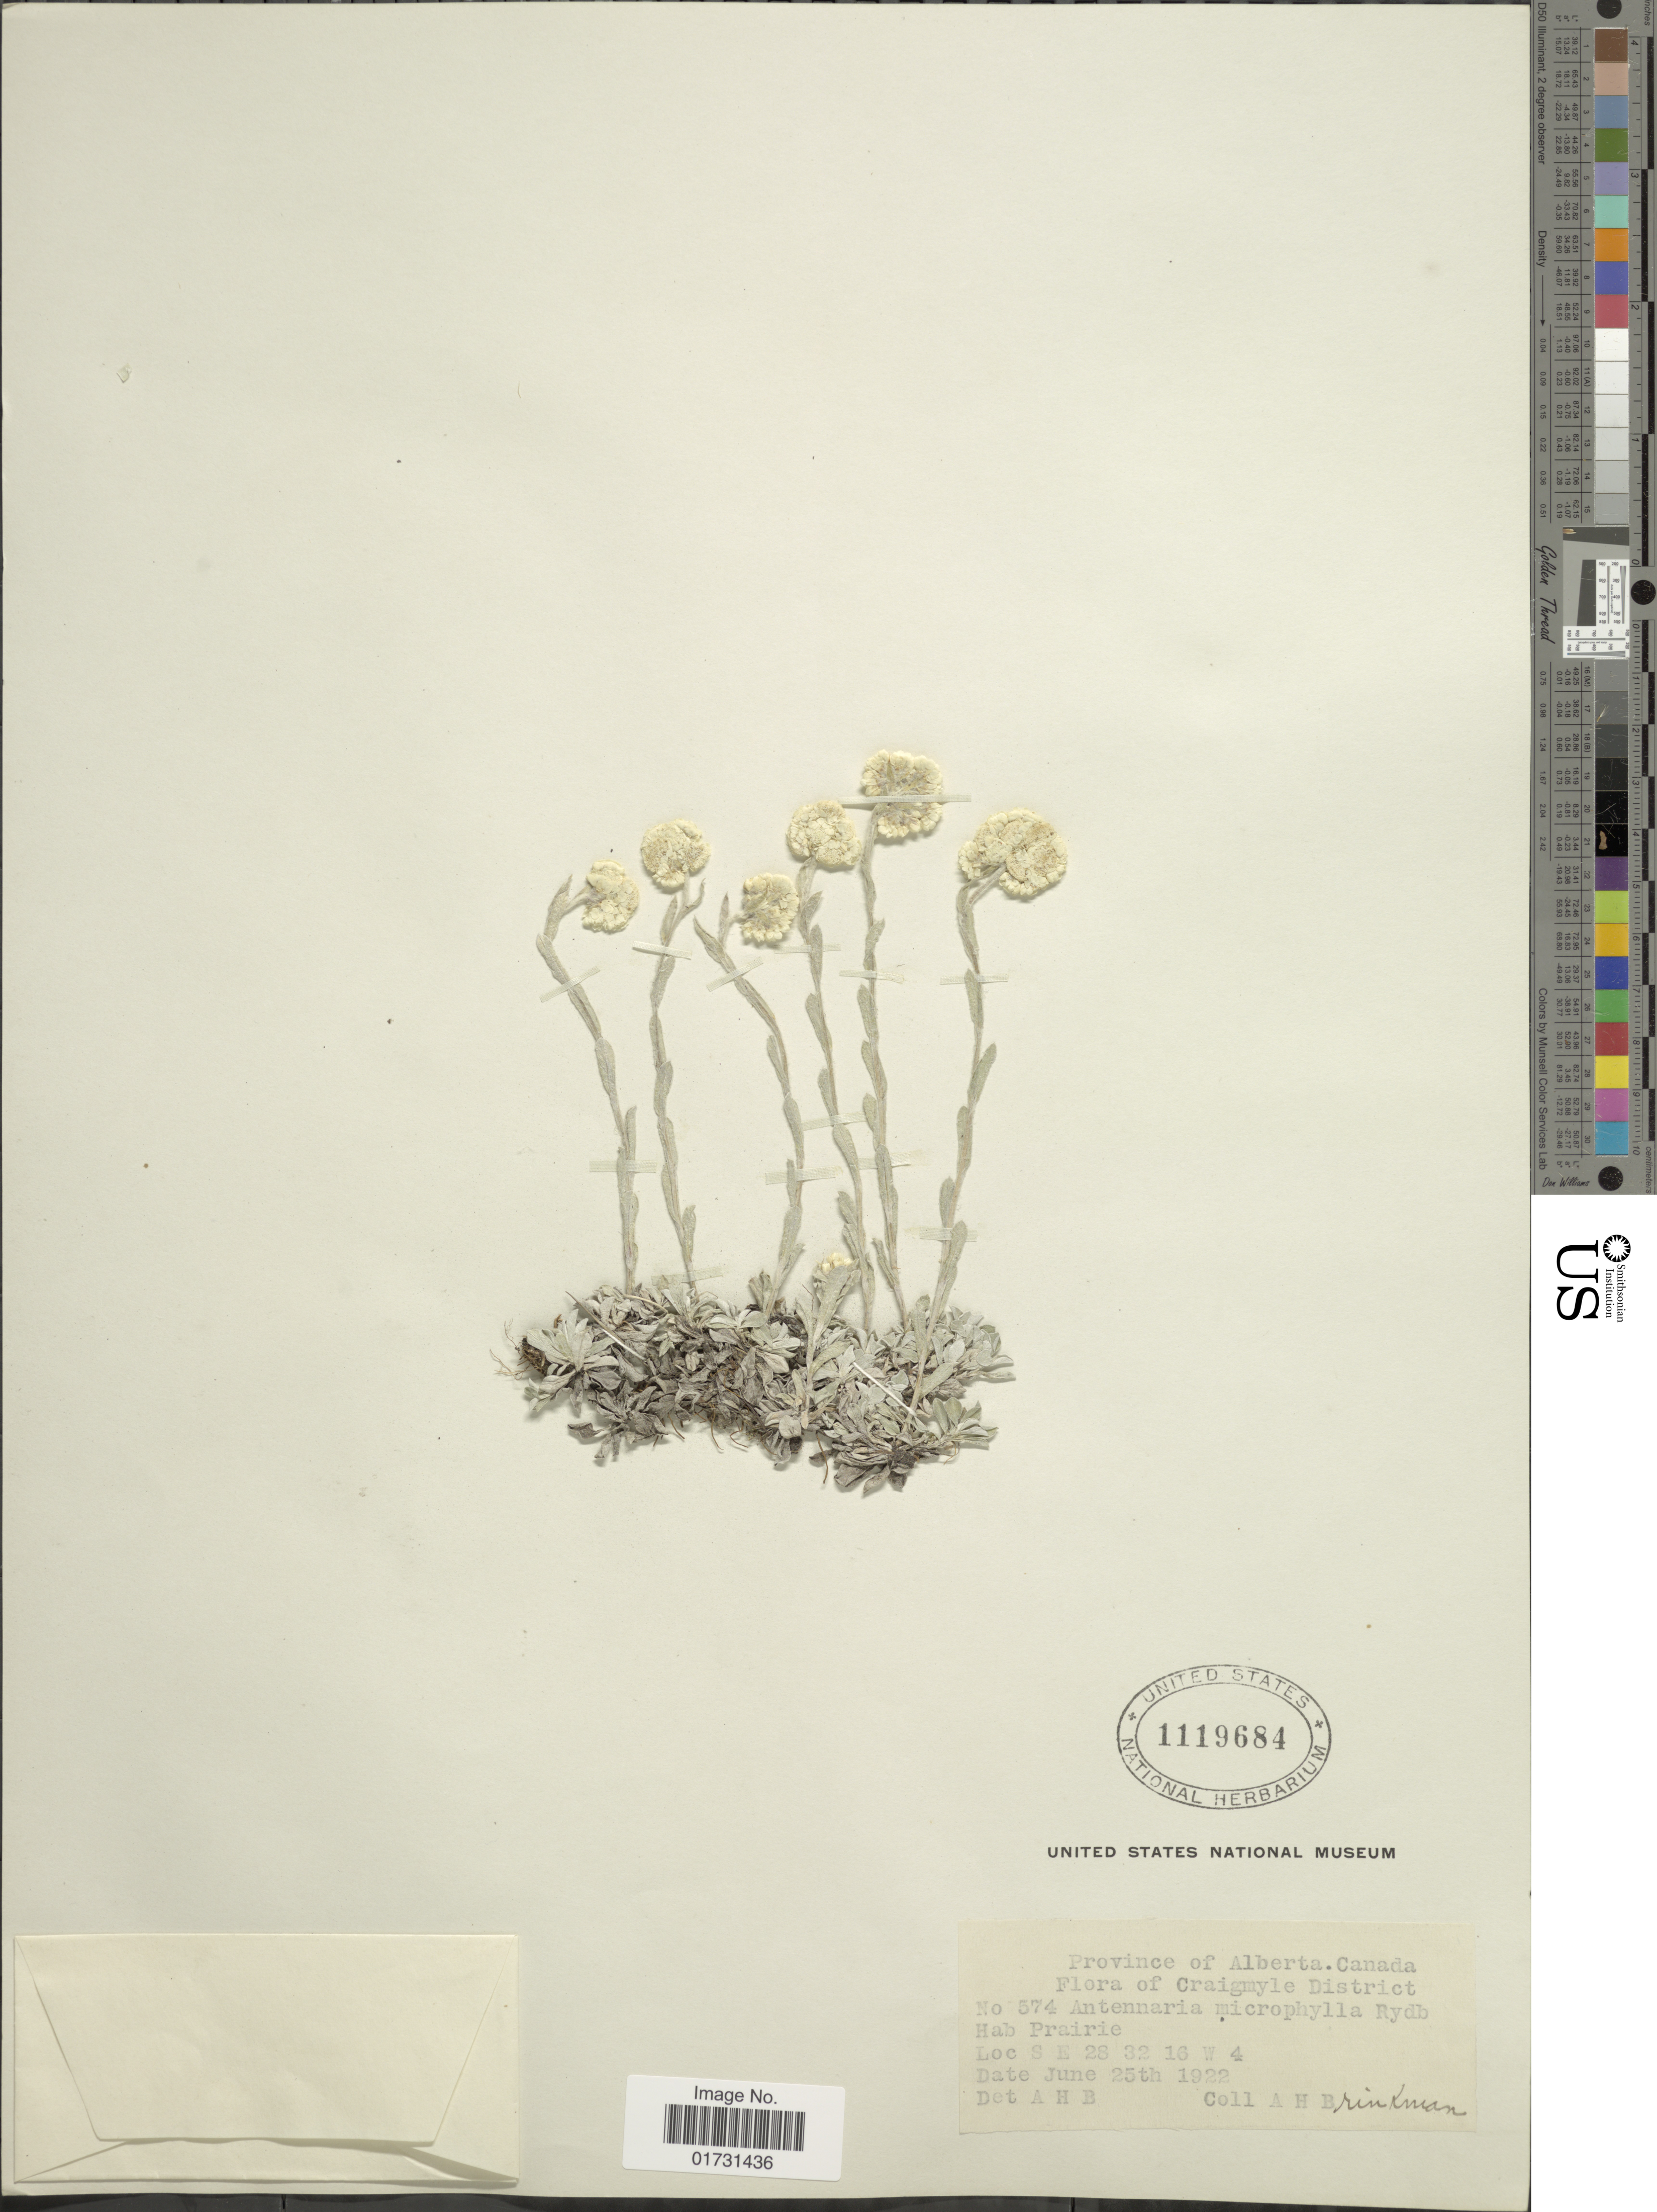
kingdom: Plantae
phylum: Tracheophyta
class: Magnoliopsida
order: Asterales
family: Asteraceae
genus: Antennaria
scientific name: Antennaria microphylla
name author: Rydb.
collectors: A. Brinkman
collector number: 574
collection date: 1922-06-25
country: Canada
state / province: Alberta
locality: Craigmyle District, S E 28 32 16 W 4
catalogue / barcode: US 1119684